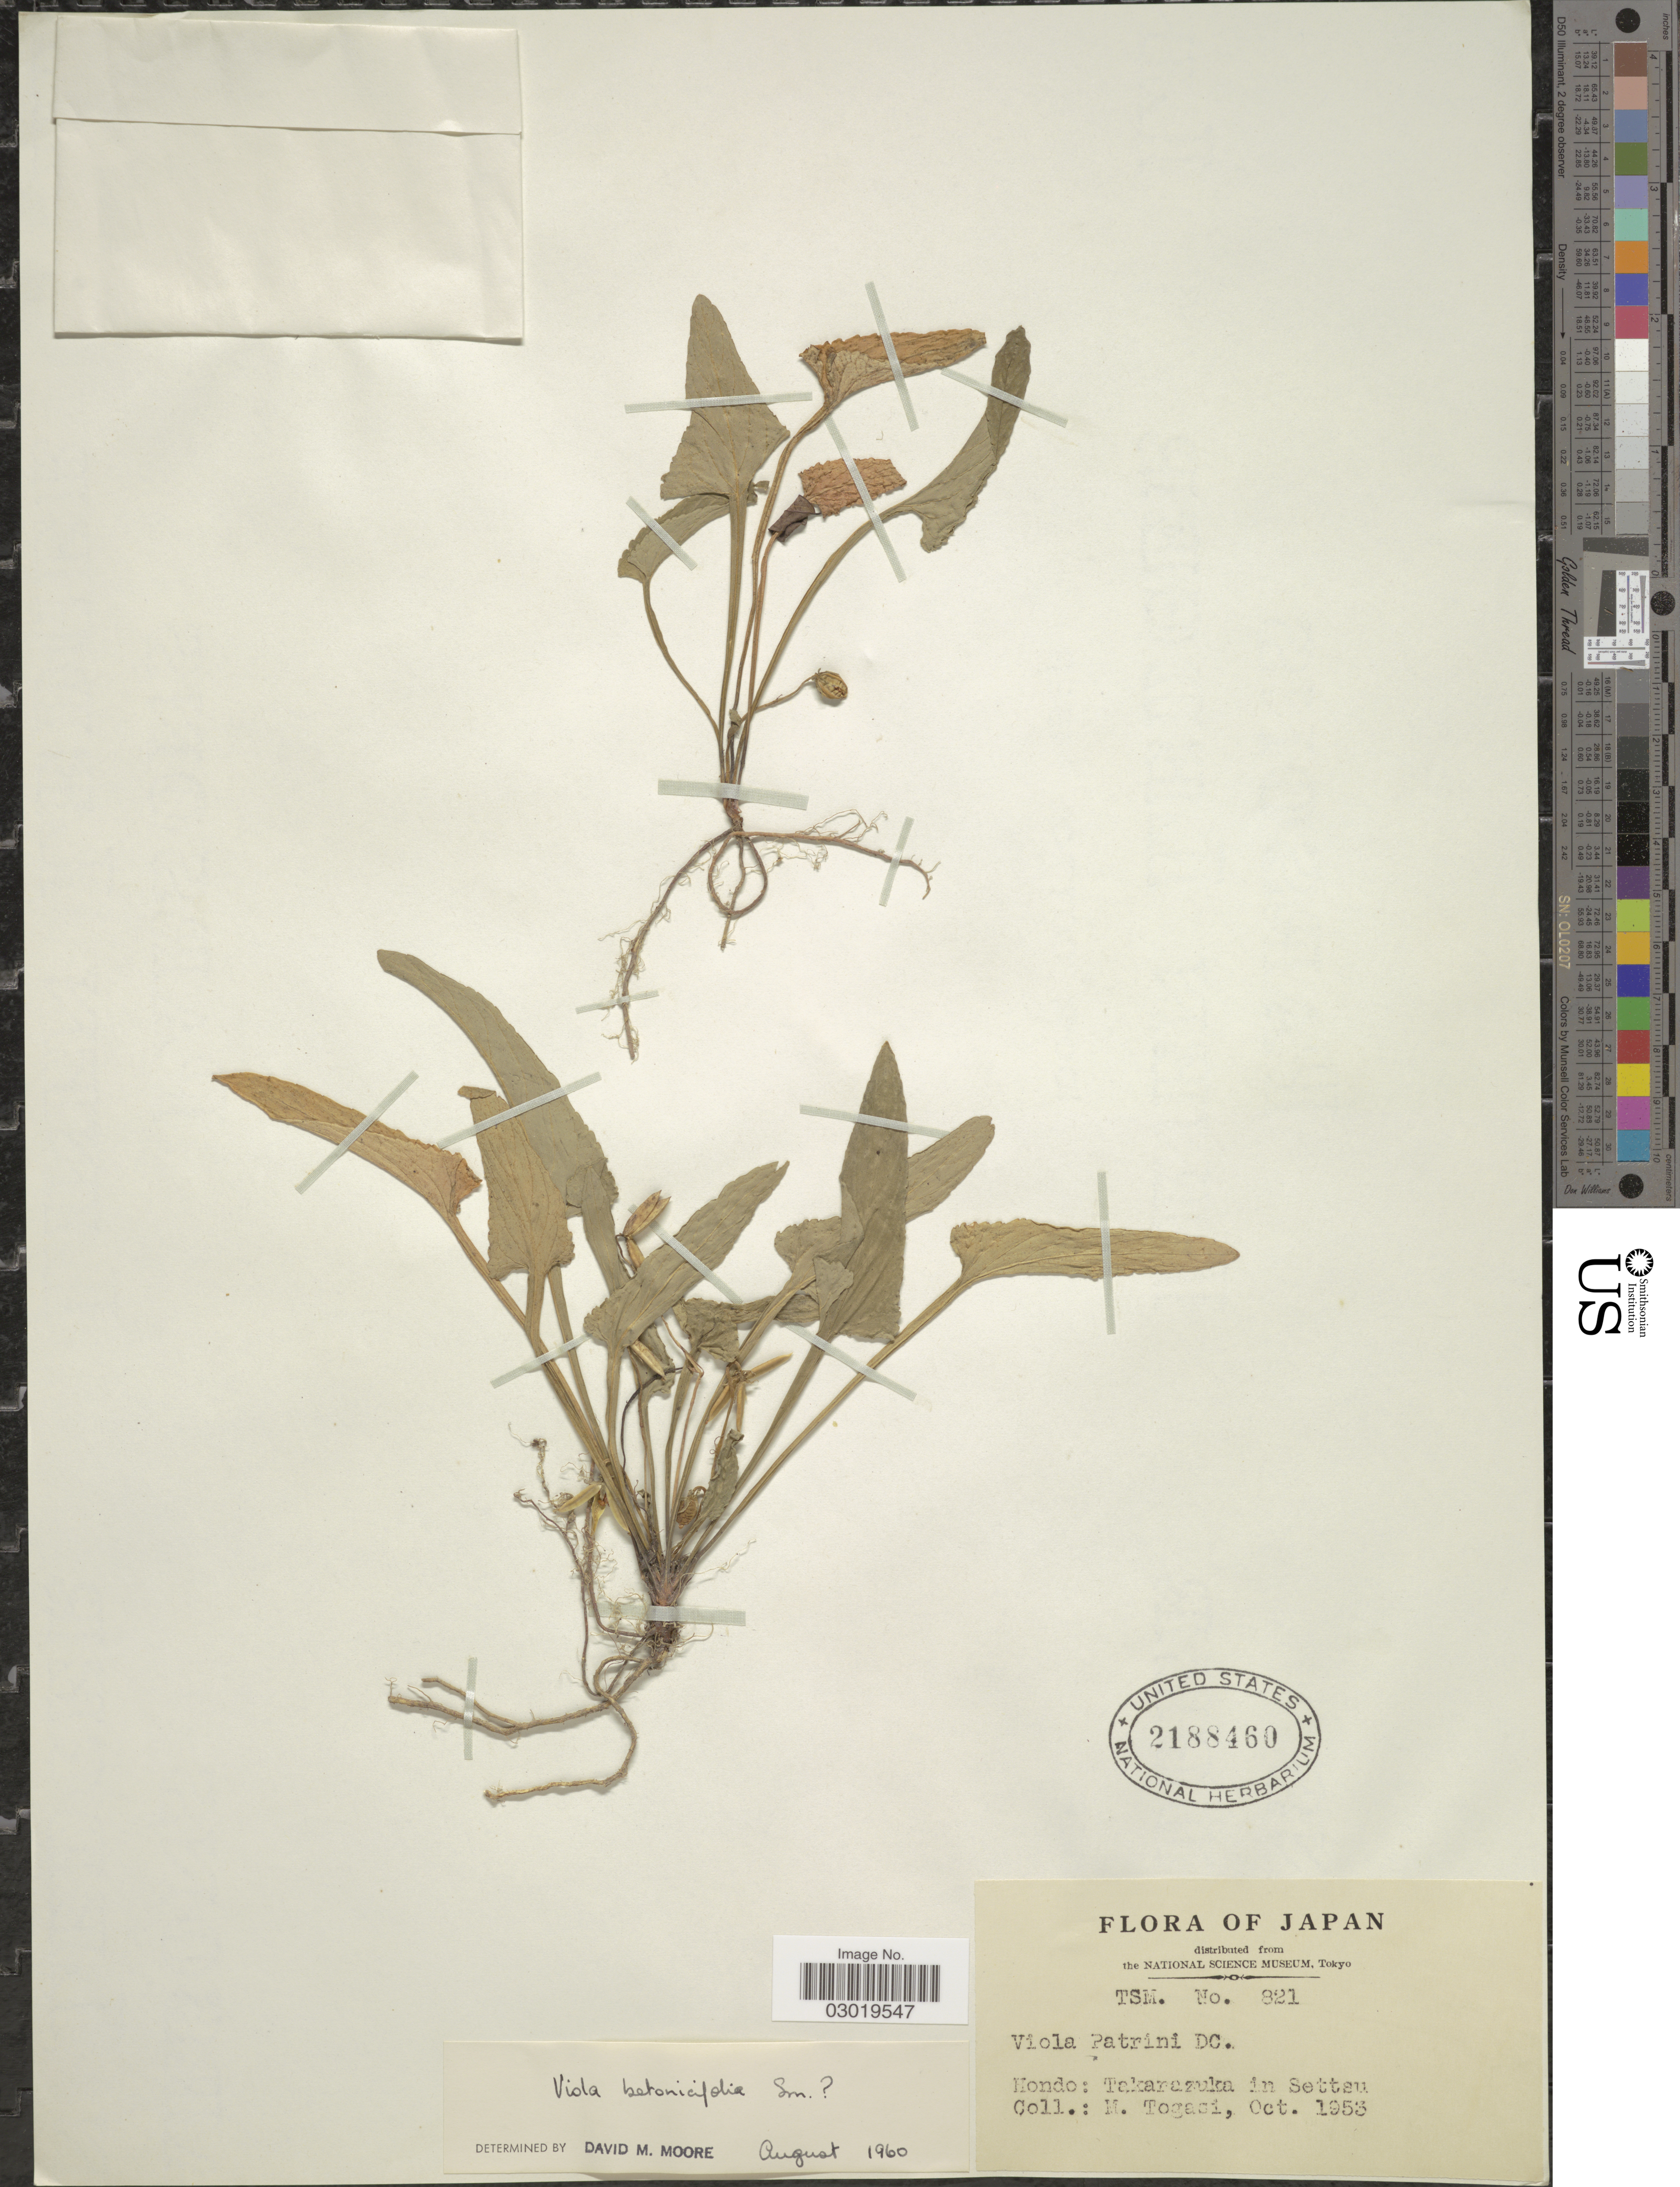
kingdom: Plantae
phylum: Tracheophyta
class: Magnoliopsida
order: Malpighiales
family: Violaceae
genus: Viola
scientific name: Viola betonicifolia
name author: Sm.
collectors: M. Togasi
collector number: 821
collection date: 1953-10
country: Japan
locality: Hondo: Takarazuka in Settsu.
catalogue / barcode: US 2188460